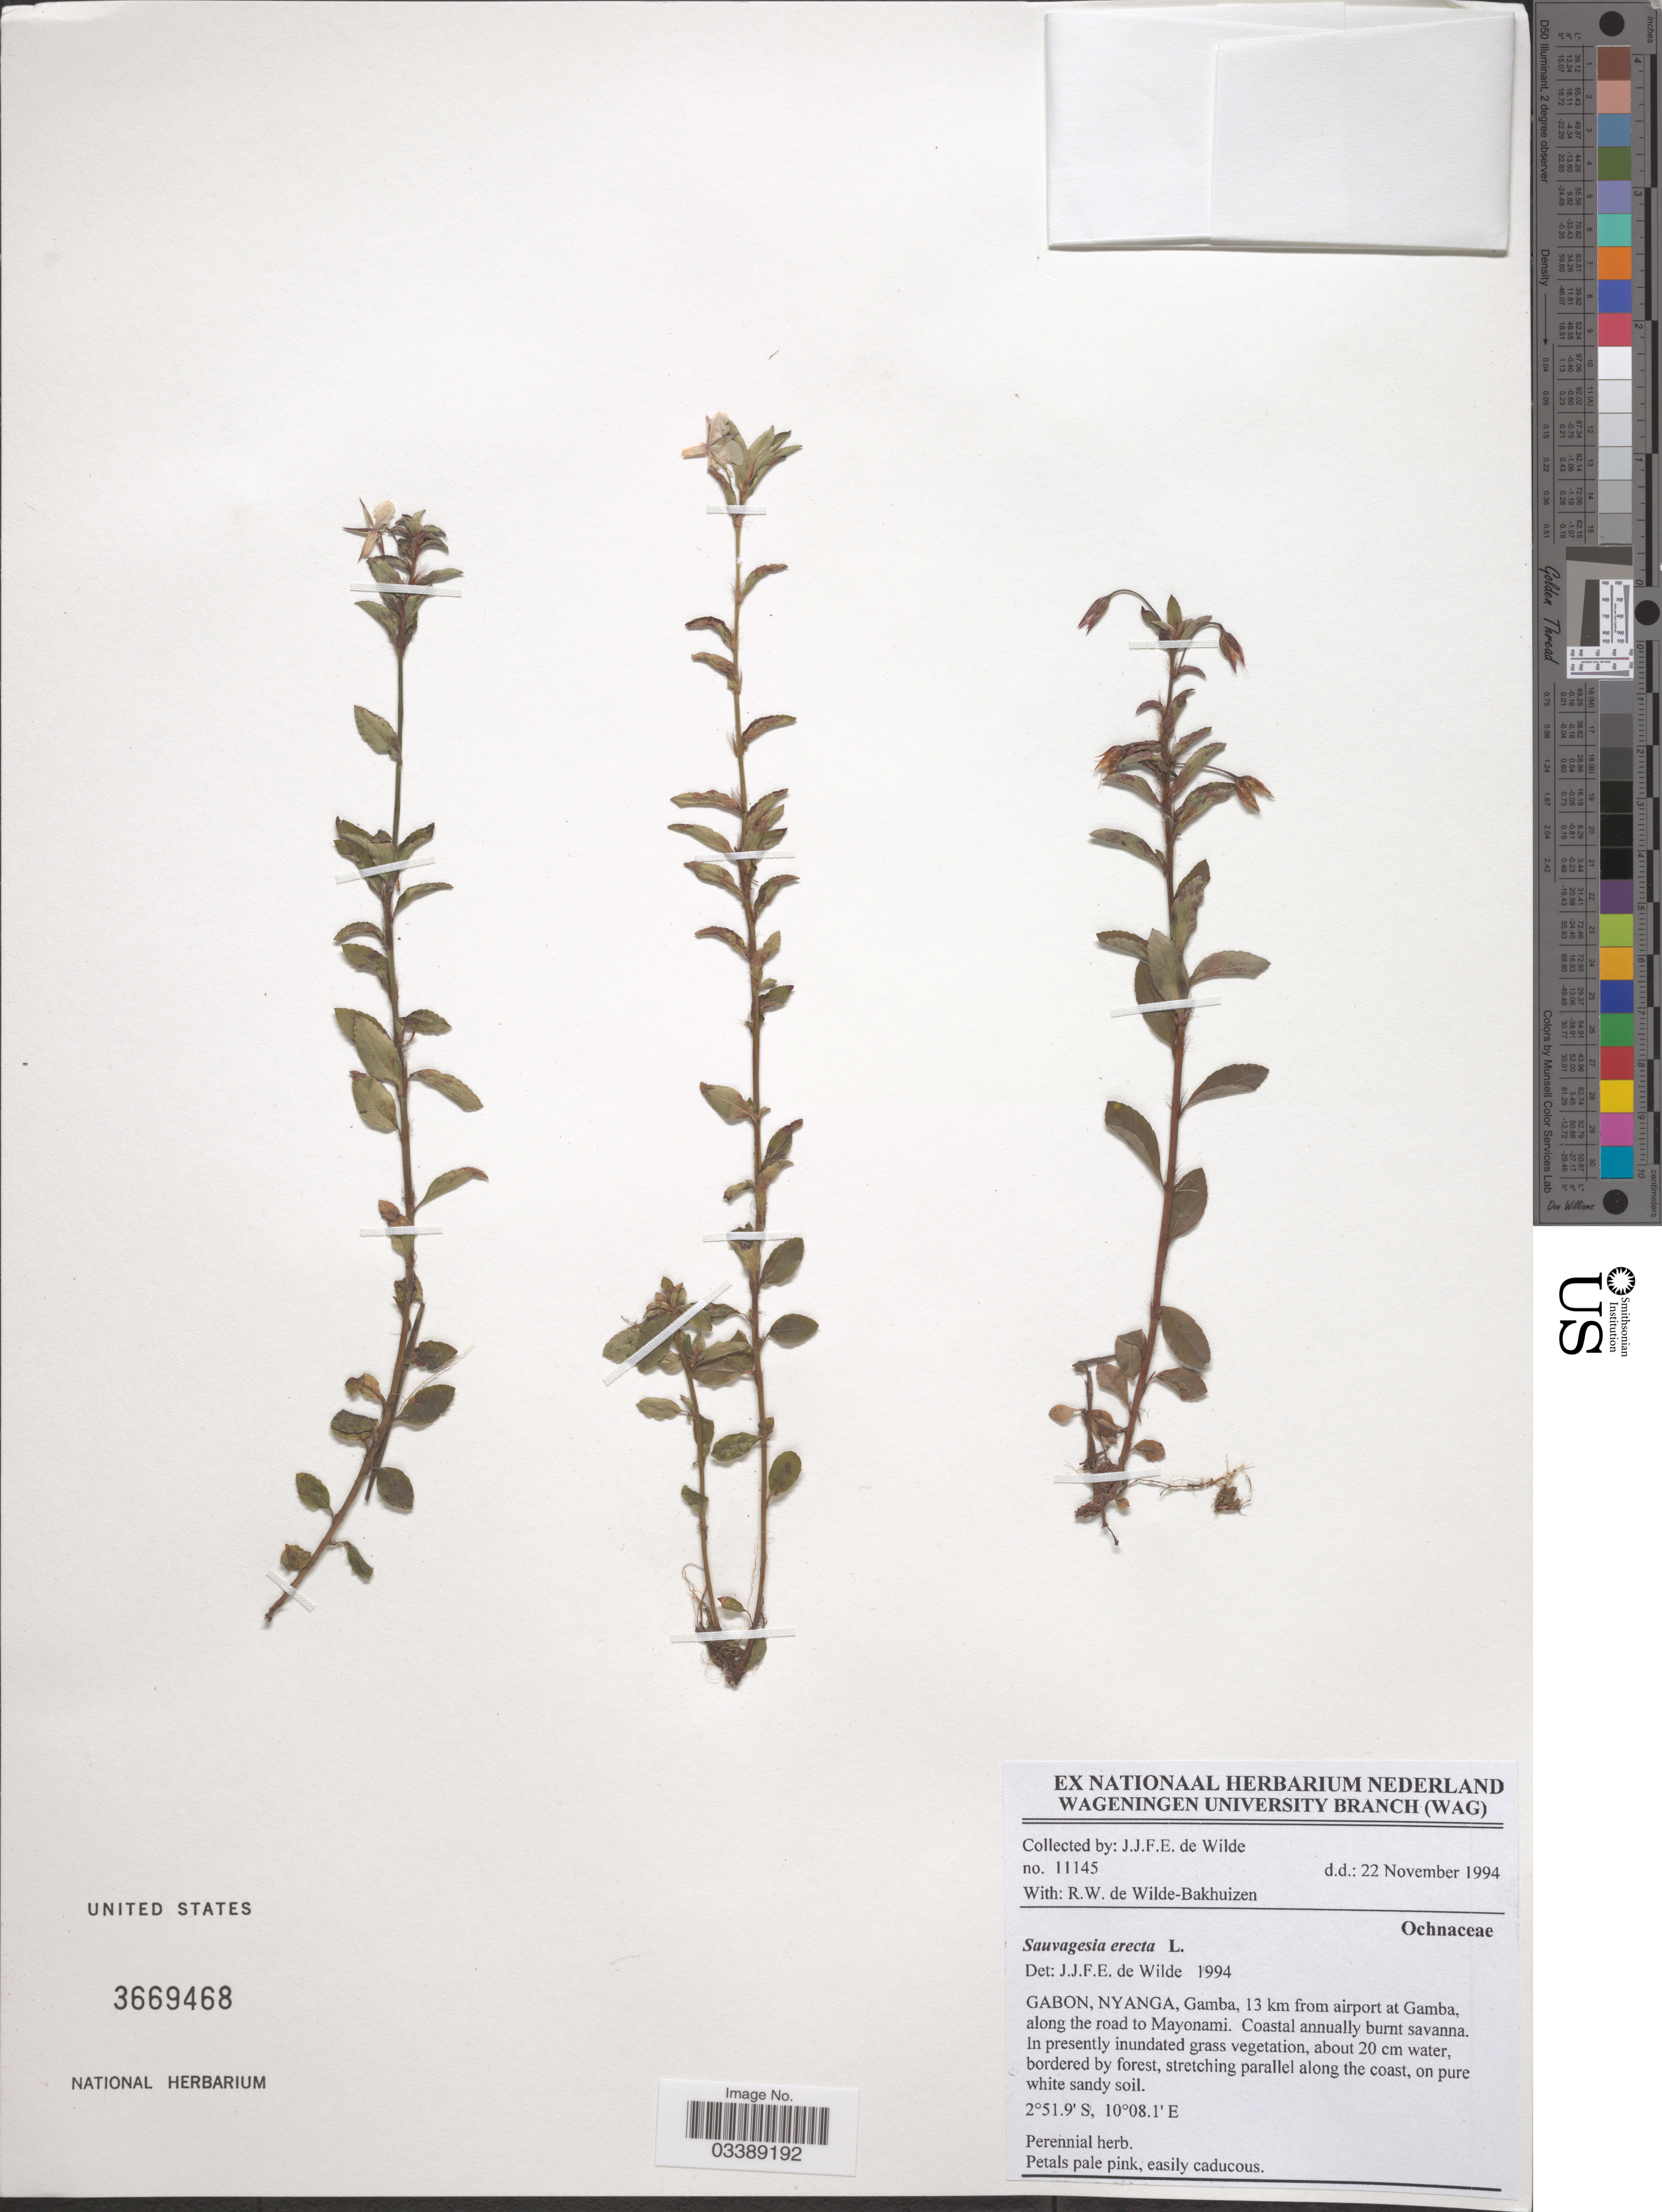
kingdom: Plantae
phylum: Tracheophyta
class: Magnoliopsida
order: Malpighiales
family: Ochnaceae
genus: Sauvagesia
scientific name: Sauvagesia erecta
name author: L.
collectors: J.J. de Wilde & R. Wilde-Bakhuizen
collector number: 11145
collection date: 1994-11-22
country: Gabon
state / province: Nyanga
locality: Gamba, 13 km from airport at Gamba, along the road to Mayonami.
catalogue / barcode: US 3669468